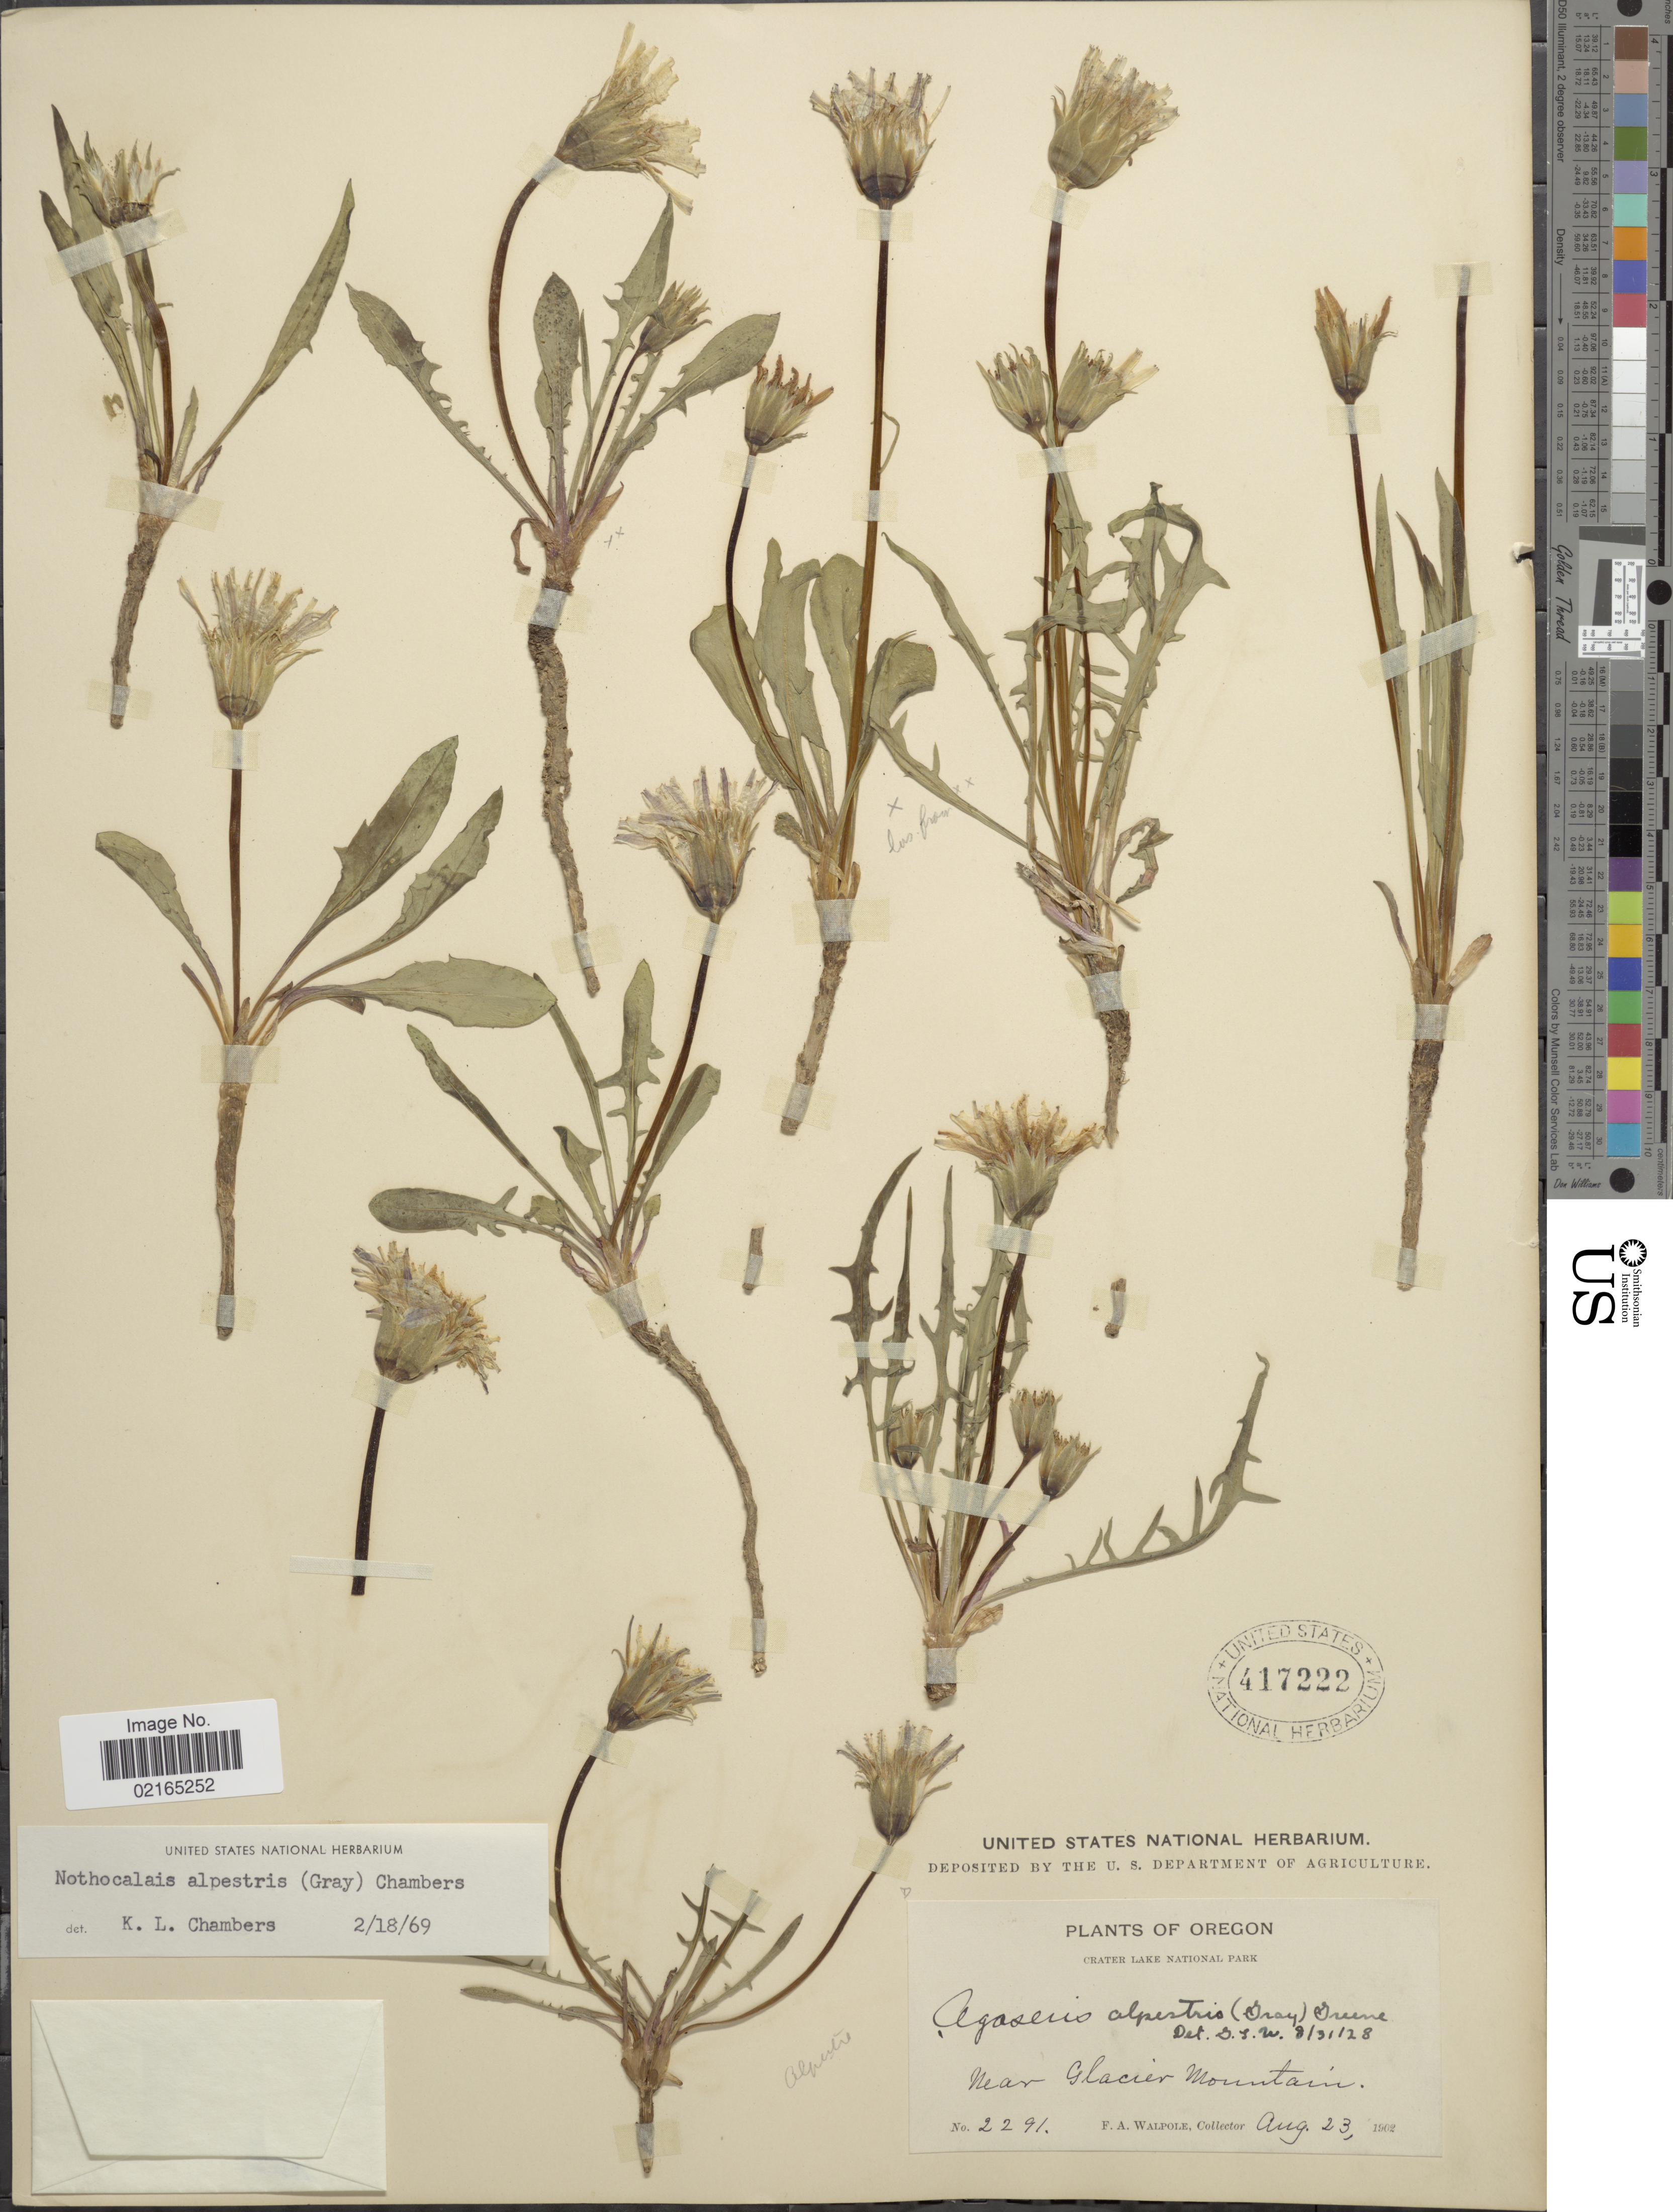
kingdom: Plantae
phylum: Tracheophyta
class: Magnoliopsida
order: Asterales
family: Asteraceae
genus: Nothocalais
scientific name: Nothocalais alpestris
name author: (A. Gray) K.L. Chambers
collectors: F. Walpole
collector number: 2291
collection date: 1902-08-23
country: United States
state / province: Oregon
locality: Crater Lake National Park, near Glacier Mountain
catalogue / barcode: US 417222